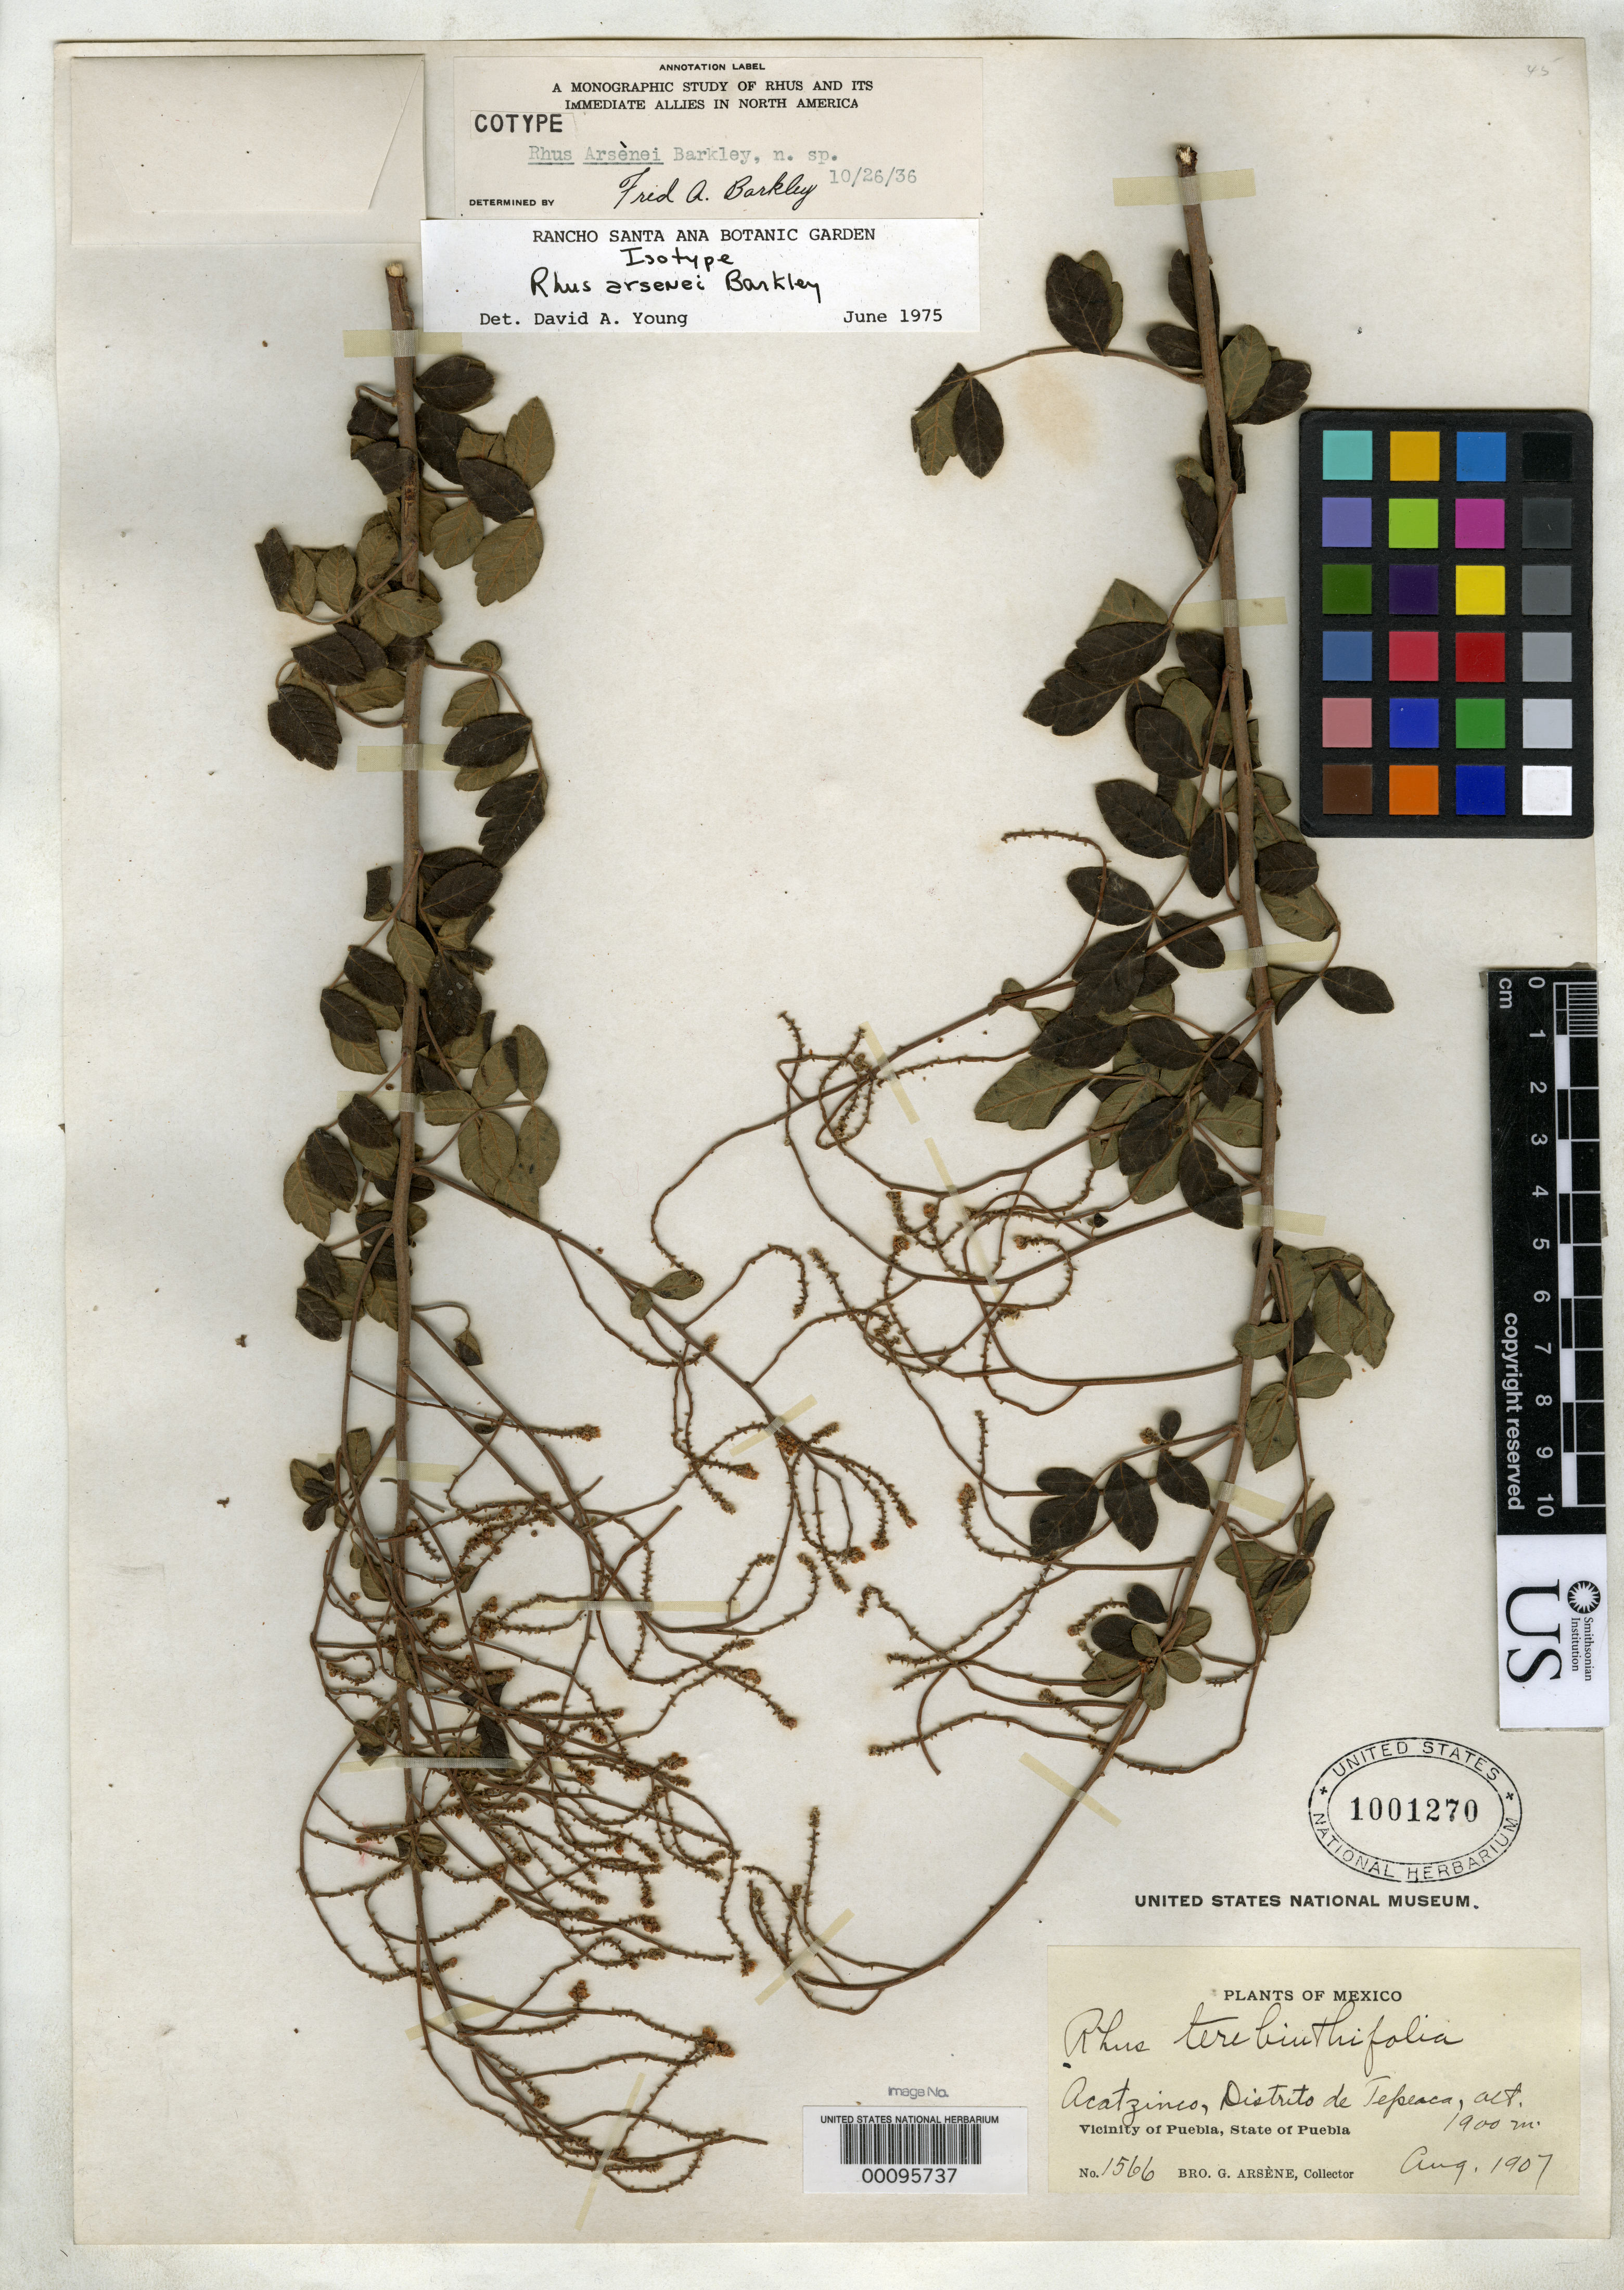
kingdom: Plantae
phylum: Tracheophyta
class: Magnoliopsida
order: Sapindales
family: Anacardiaceae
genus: Rhus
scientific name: Rhus arsenei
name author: F.A. Barkley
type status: Isotype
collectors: Bro. G. Arsène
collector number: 1566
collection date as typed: Aug 1907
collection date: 1907-08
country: Mexico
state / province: Puebla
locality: Vicinity of Puebla, Acatzinco.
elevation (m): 1900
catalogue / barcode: US 1001270